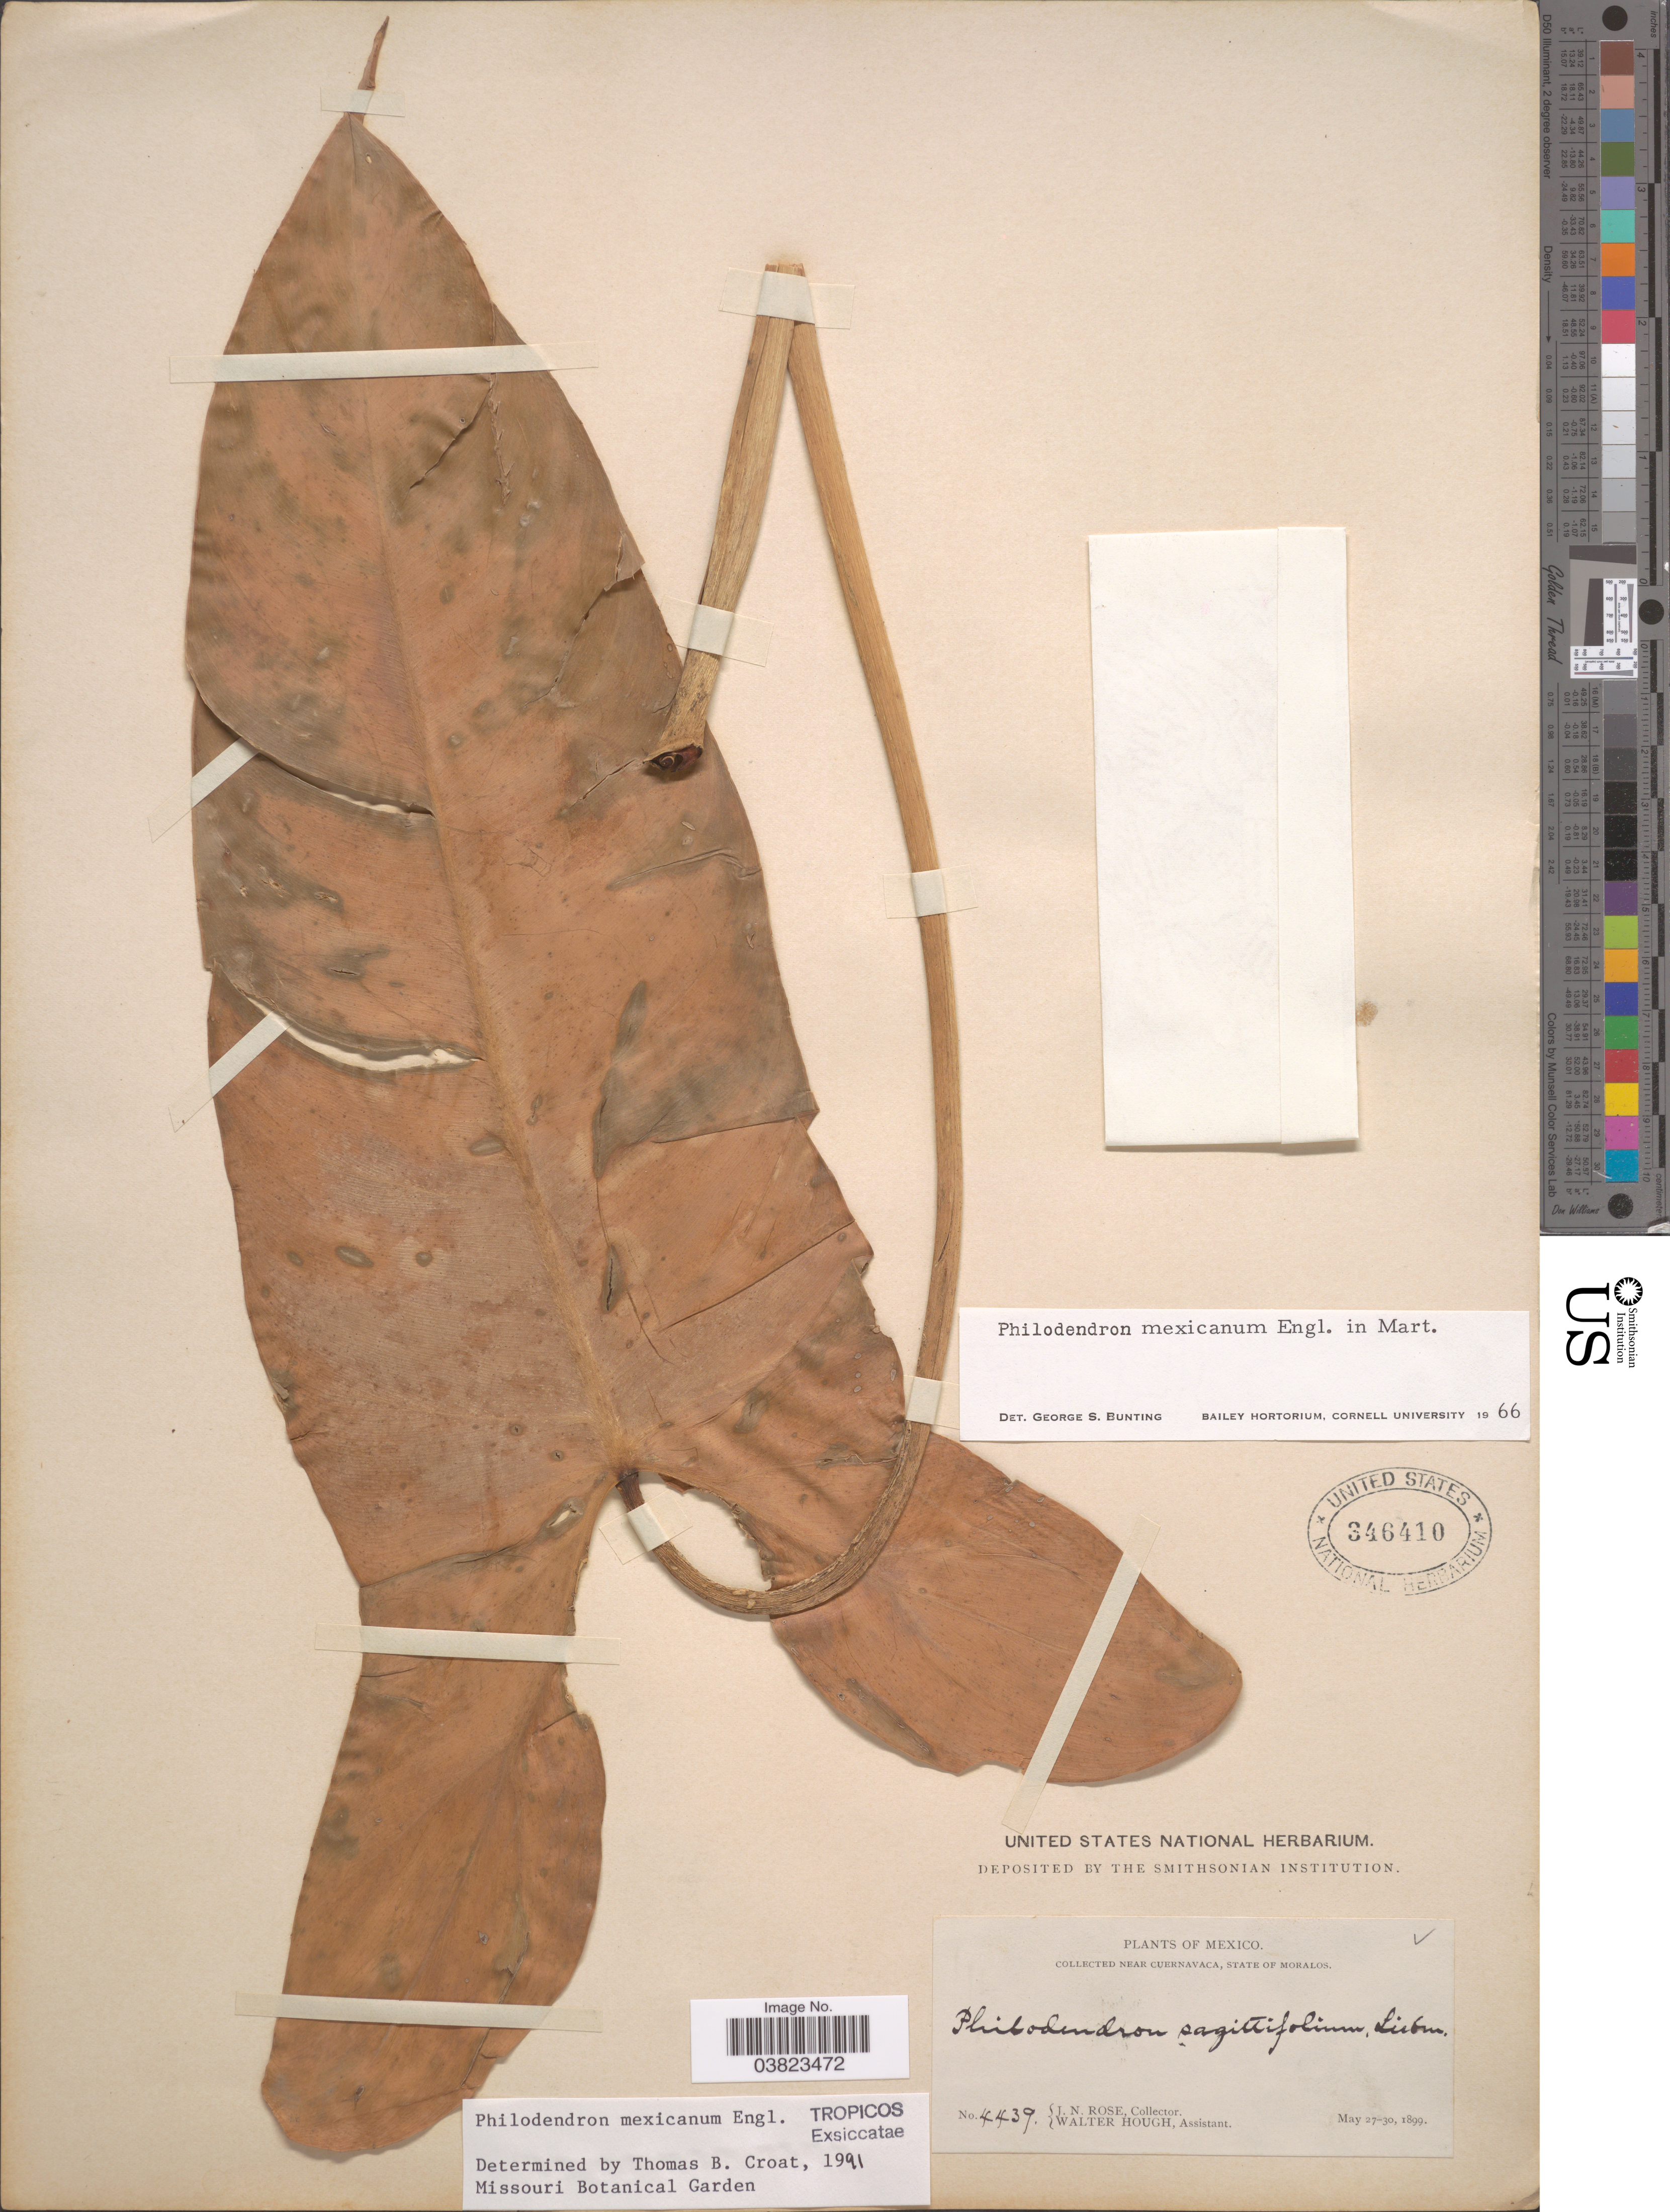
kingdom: Plantae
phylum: Tracheophyta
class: Liliopsida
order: Alismatales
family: Araceae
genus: Philodendron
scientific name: Philodendron mexicanum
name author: Engl.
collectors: J. N. Rose & W. Hough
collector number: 4439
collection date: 1899-05-27/1899-05-30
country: Mexico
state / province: Morelos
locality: Near Cuernavaca.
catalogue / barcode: US 346410